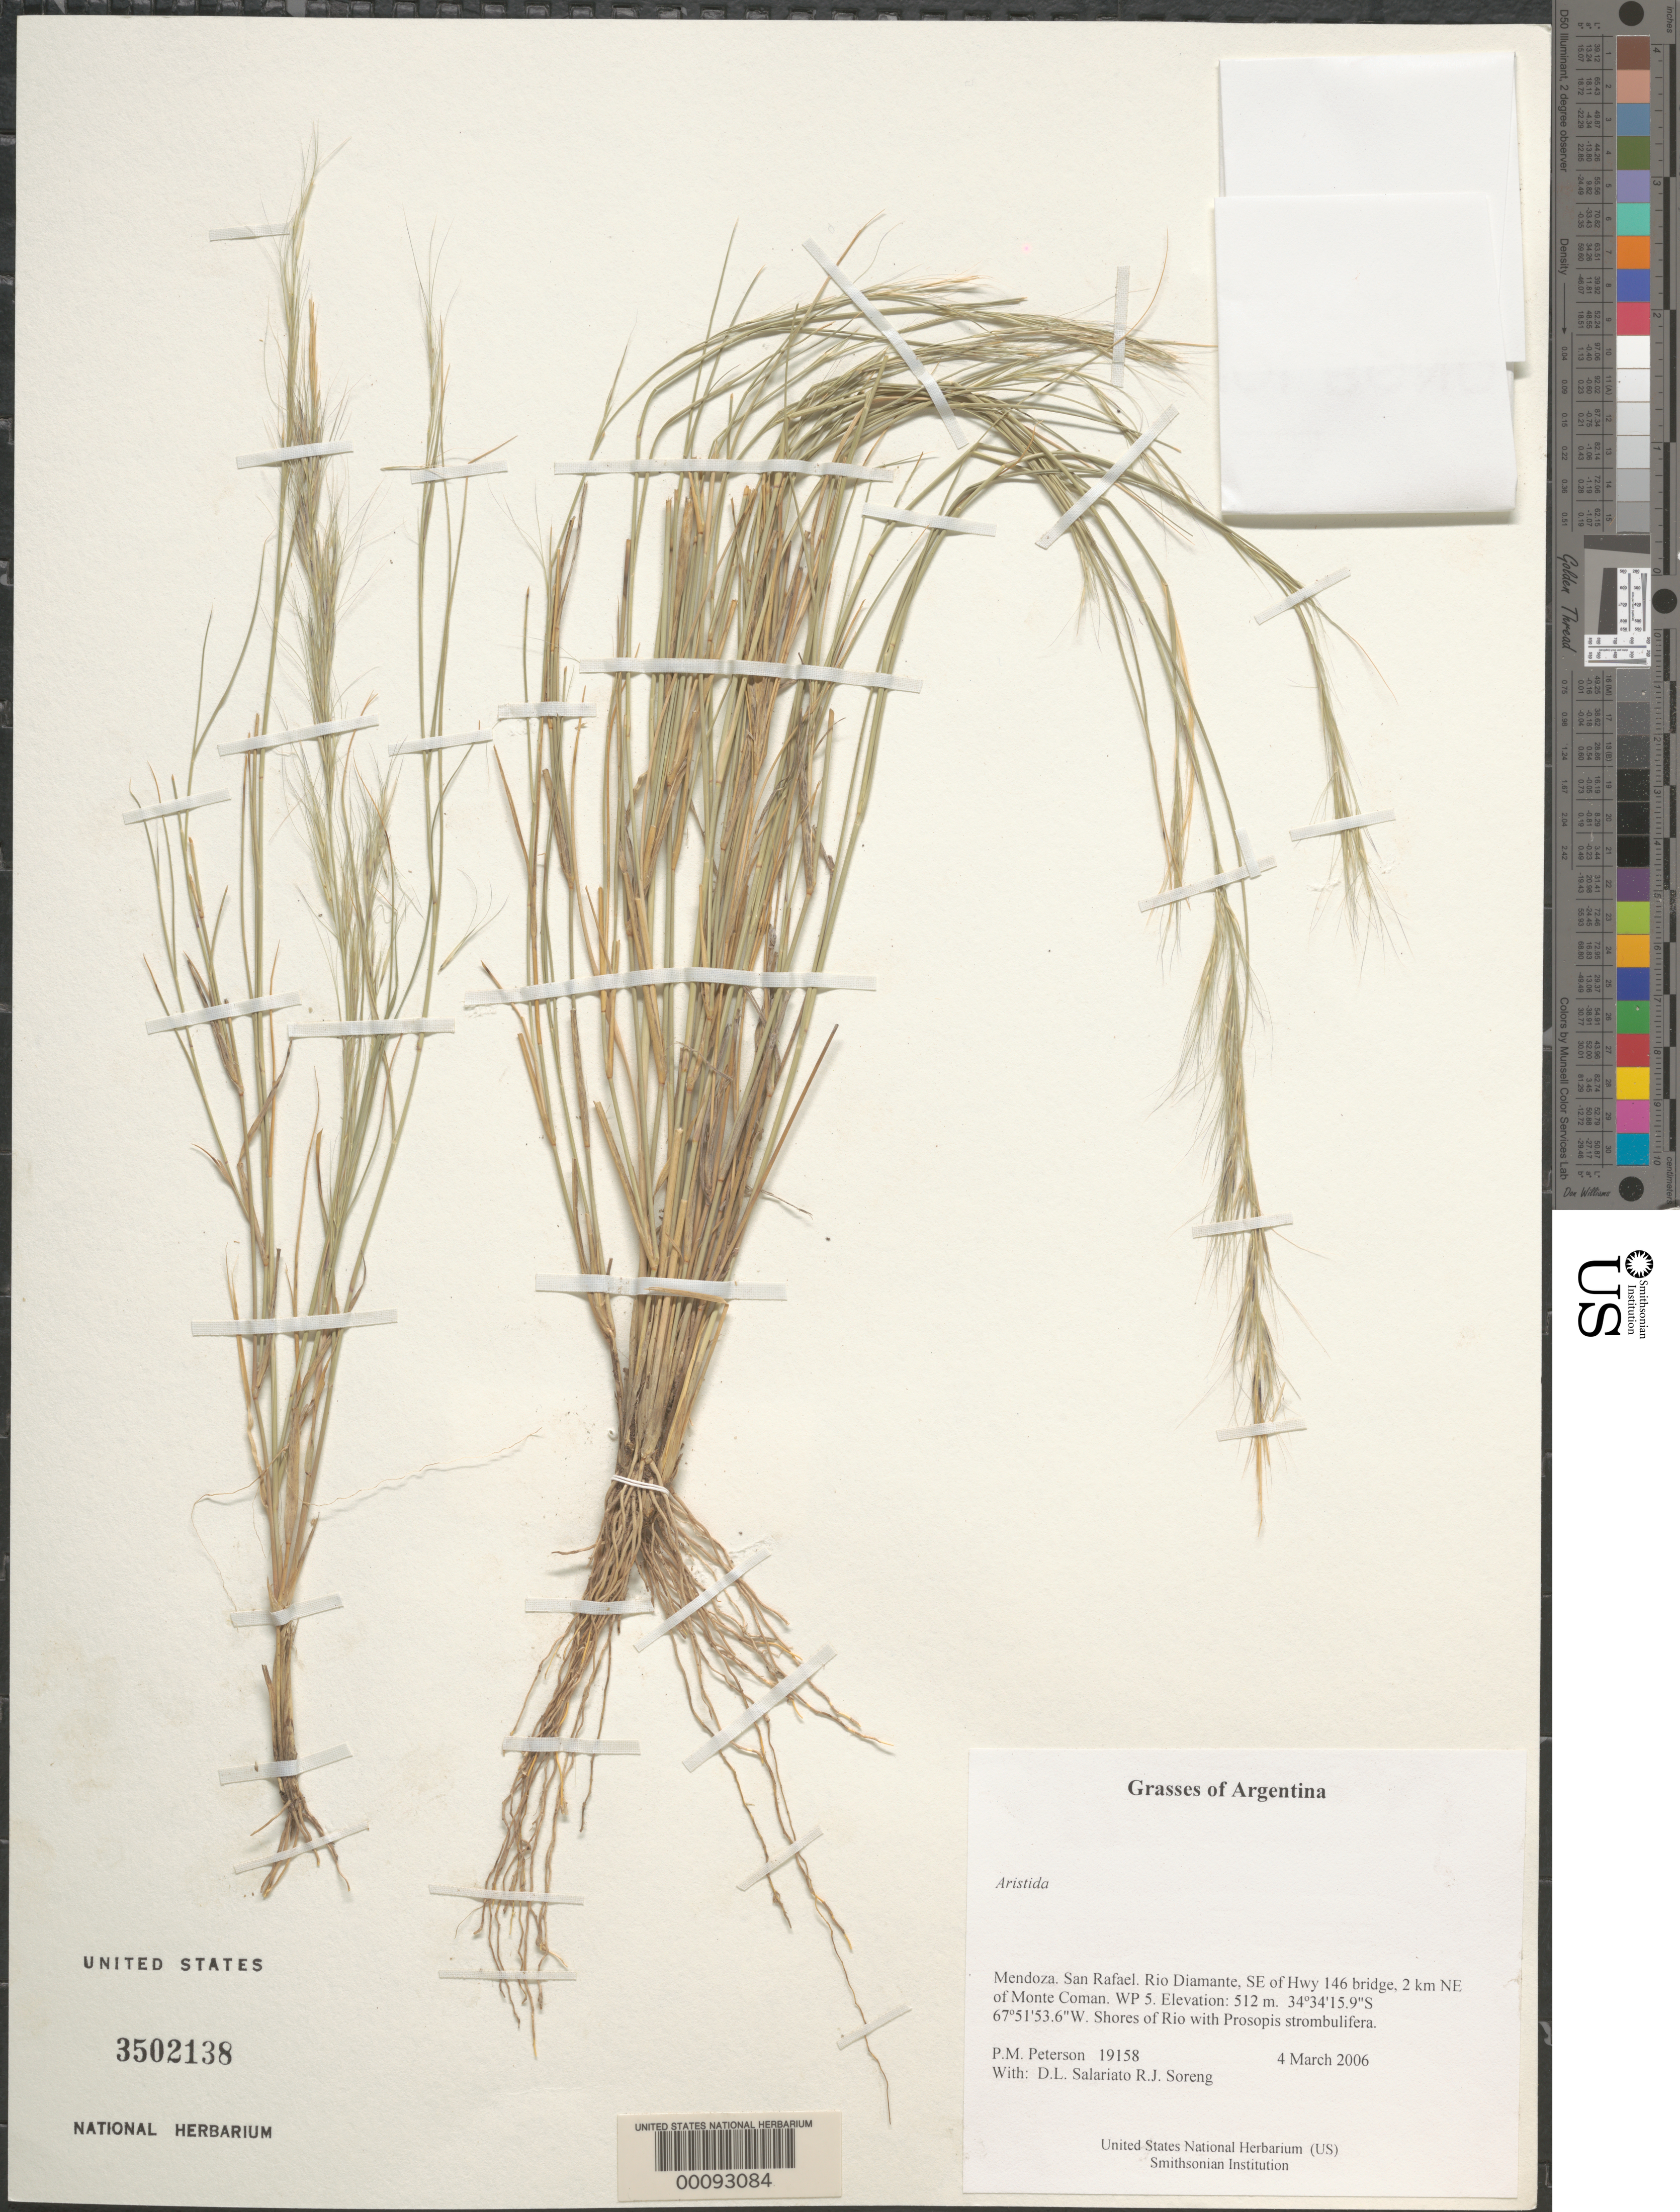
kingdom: Plantae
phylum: Tracheophyta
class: Liliopsida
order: Poales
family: Poaceae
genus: Aristida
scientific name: Aristida sp.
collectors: P. M. Peterson, R. J. Soreng, D. Salariato & A. Panizza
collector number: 19158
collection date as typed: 04 Mar 2006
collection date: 2006-03-04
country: Argentina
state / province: Mendoza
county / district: San Rafael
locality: Rio Diamante, SE of Hwy 146 bridge, 2 km NE of Monte Coman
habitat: Shores of Rio with Prosopis strombulifera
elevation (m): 512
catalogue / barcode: US 3502138